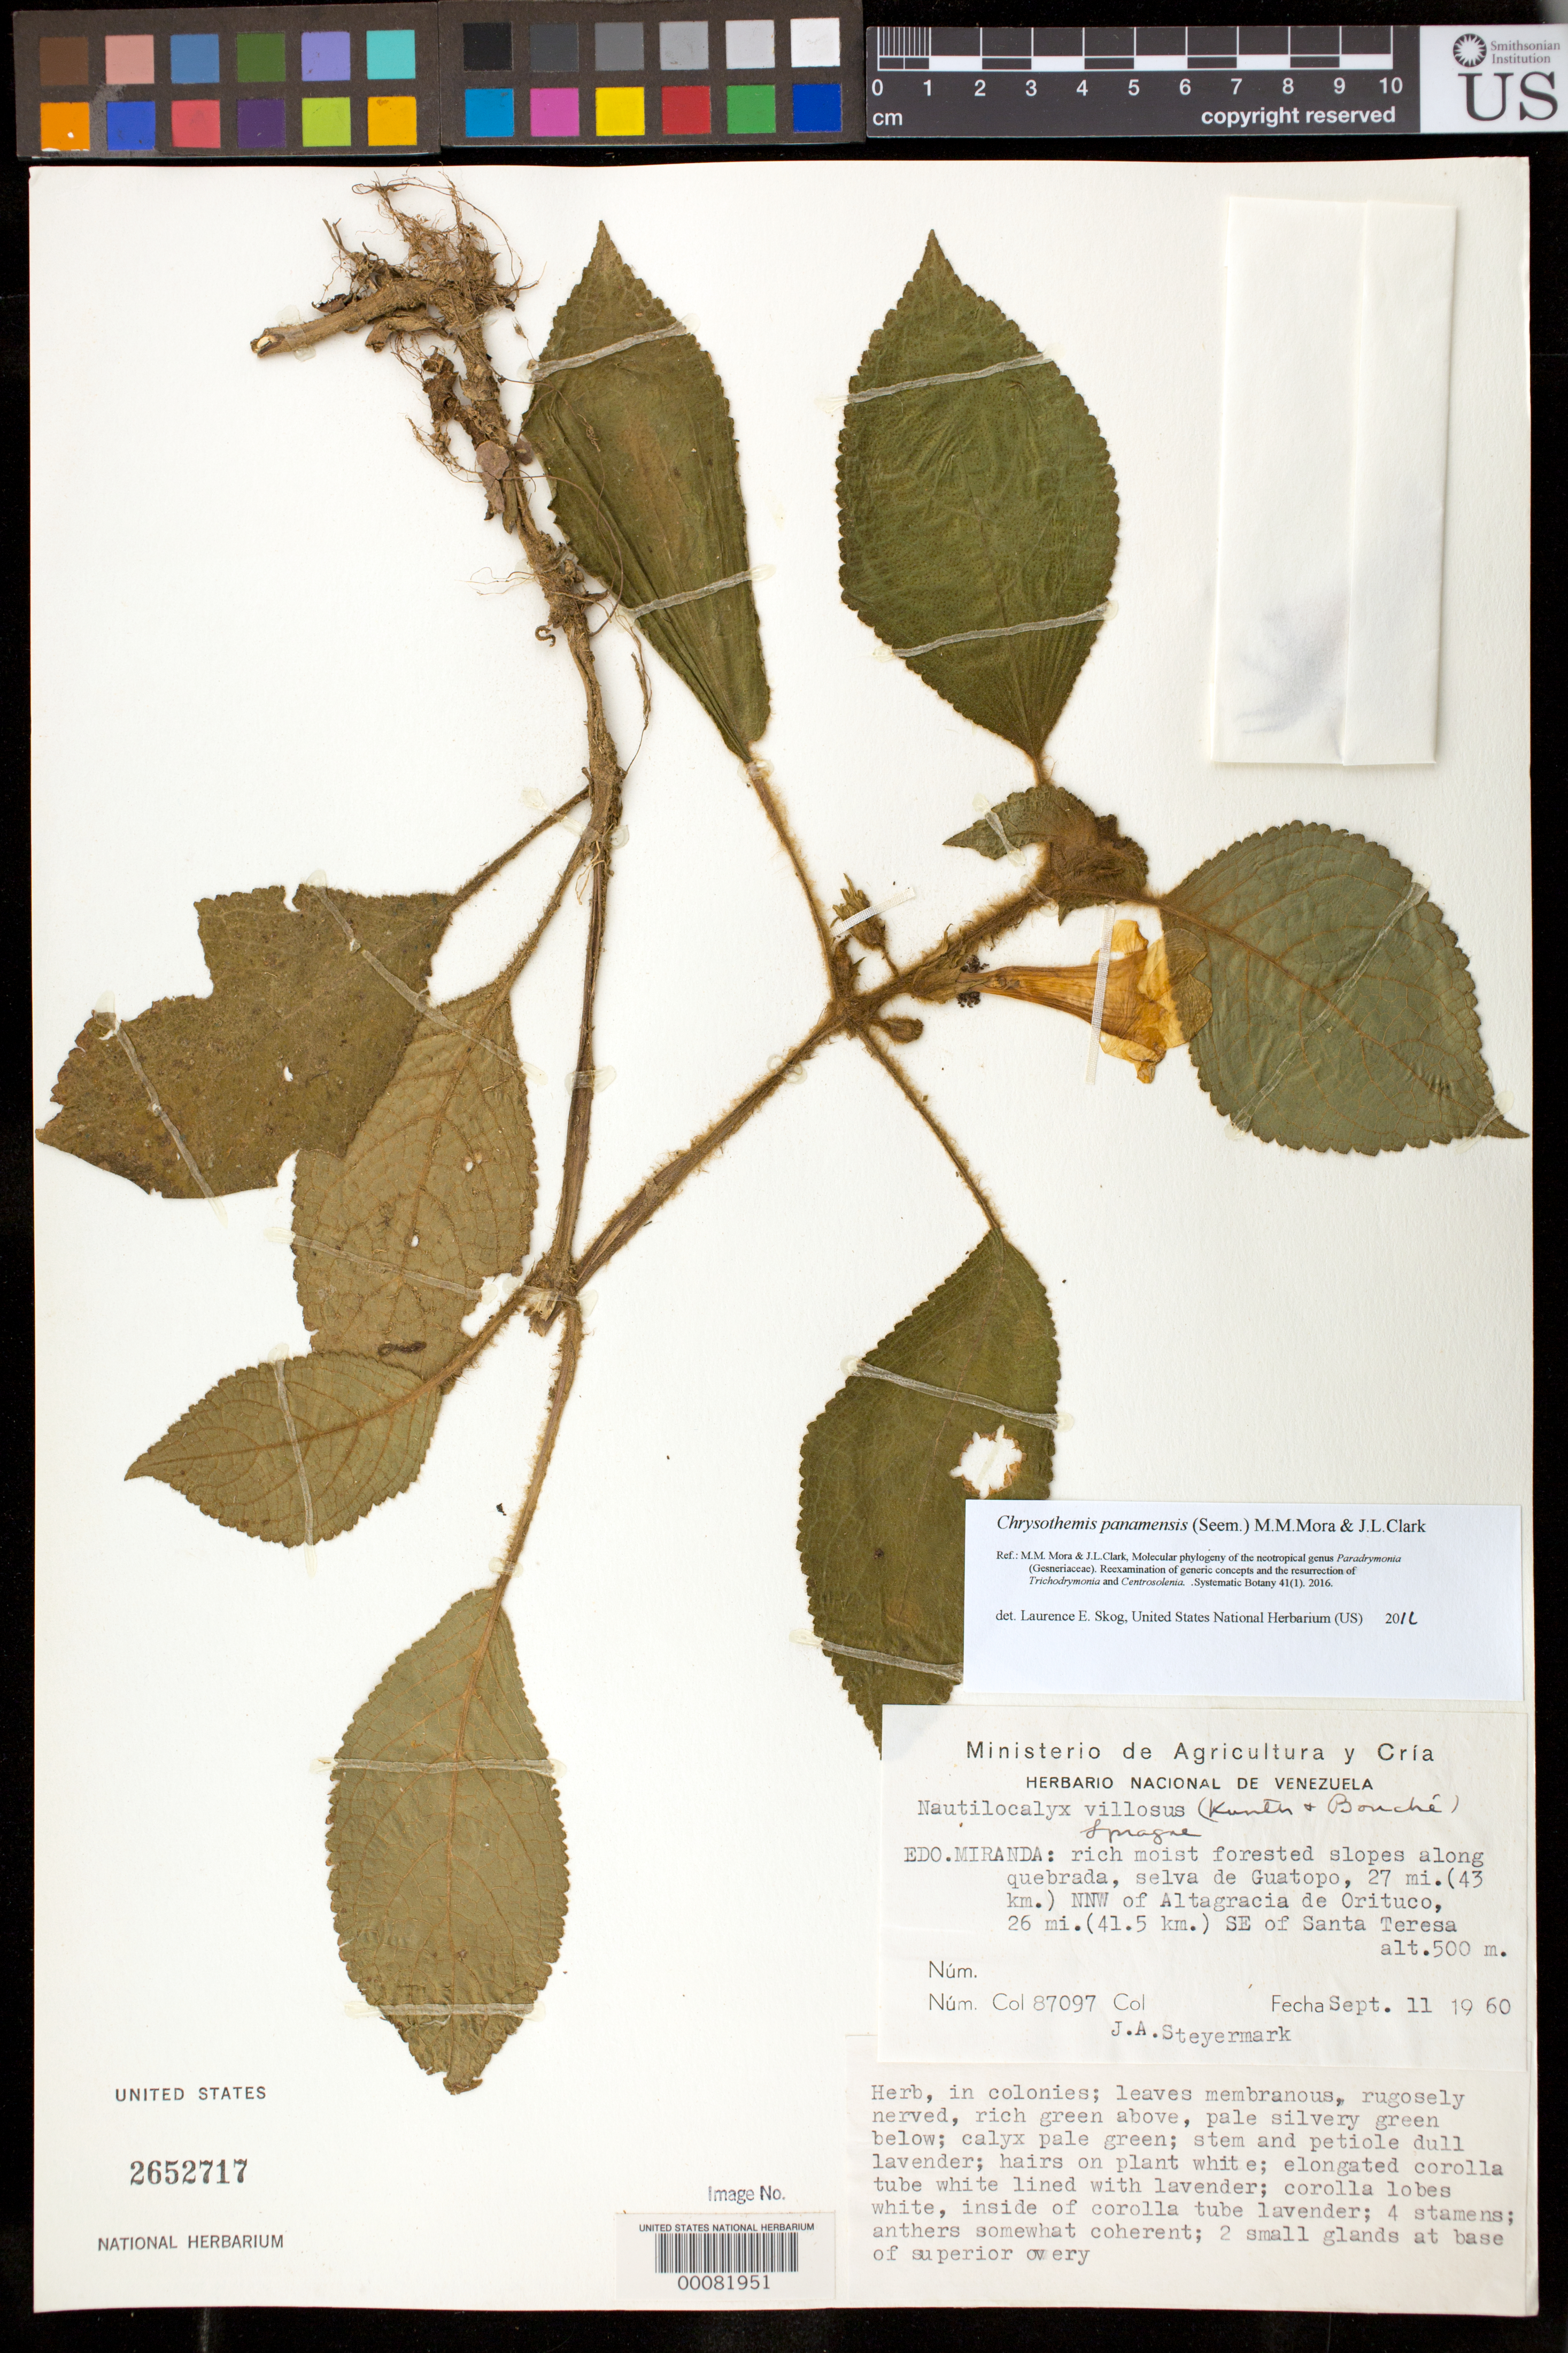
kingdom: Plantae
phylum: Tracheophyta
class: Magnoliopsida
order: Lamiales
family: Gesneriaceae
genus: Chrysothemis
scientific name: Chrysothemis panamensis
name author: (Seem.) M.M. Mora & J.L. Clark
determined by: Skog, Laurence E.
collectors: J. Steyermark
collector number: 87097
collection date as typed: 11 Sep 1960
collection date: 1960-09-11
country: Venezuela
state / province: Miranda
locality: Selva of Guatopo, 27 mi (43 km) NNW of Altagracia de Orituco, 26 mi (41.5 km) SE of Santa Teresa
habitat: Rich moist forested slopes along quebrada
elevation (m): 500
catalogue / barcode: US 2652717